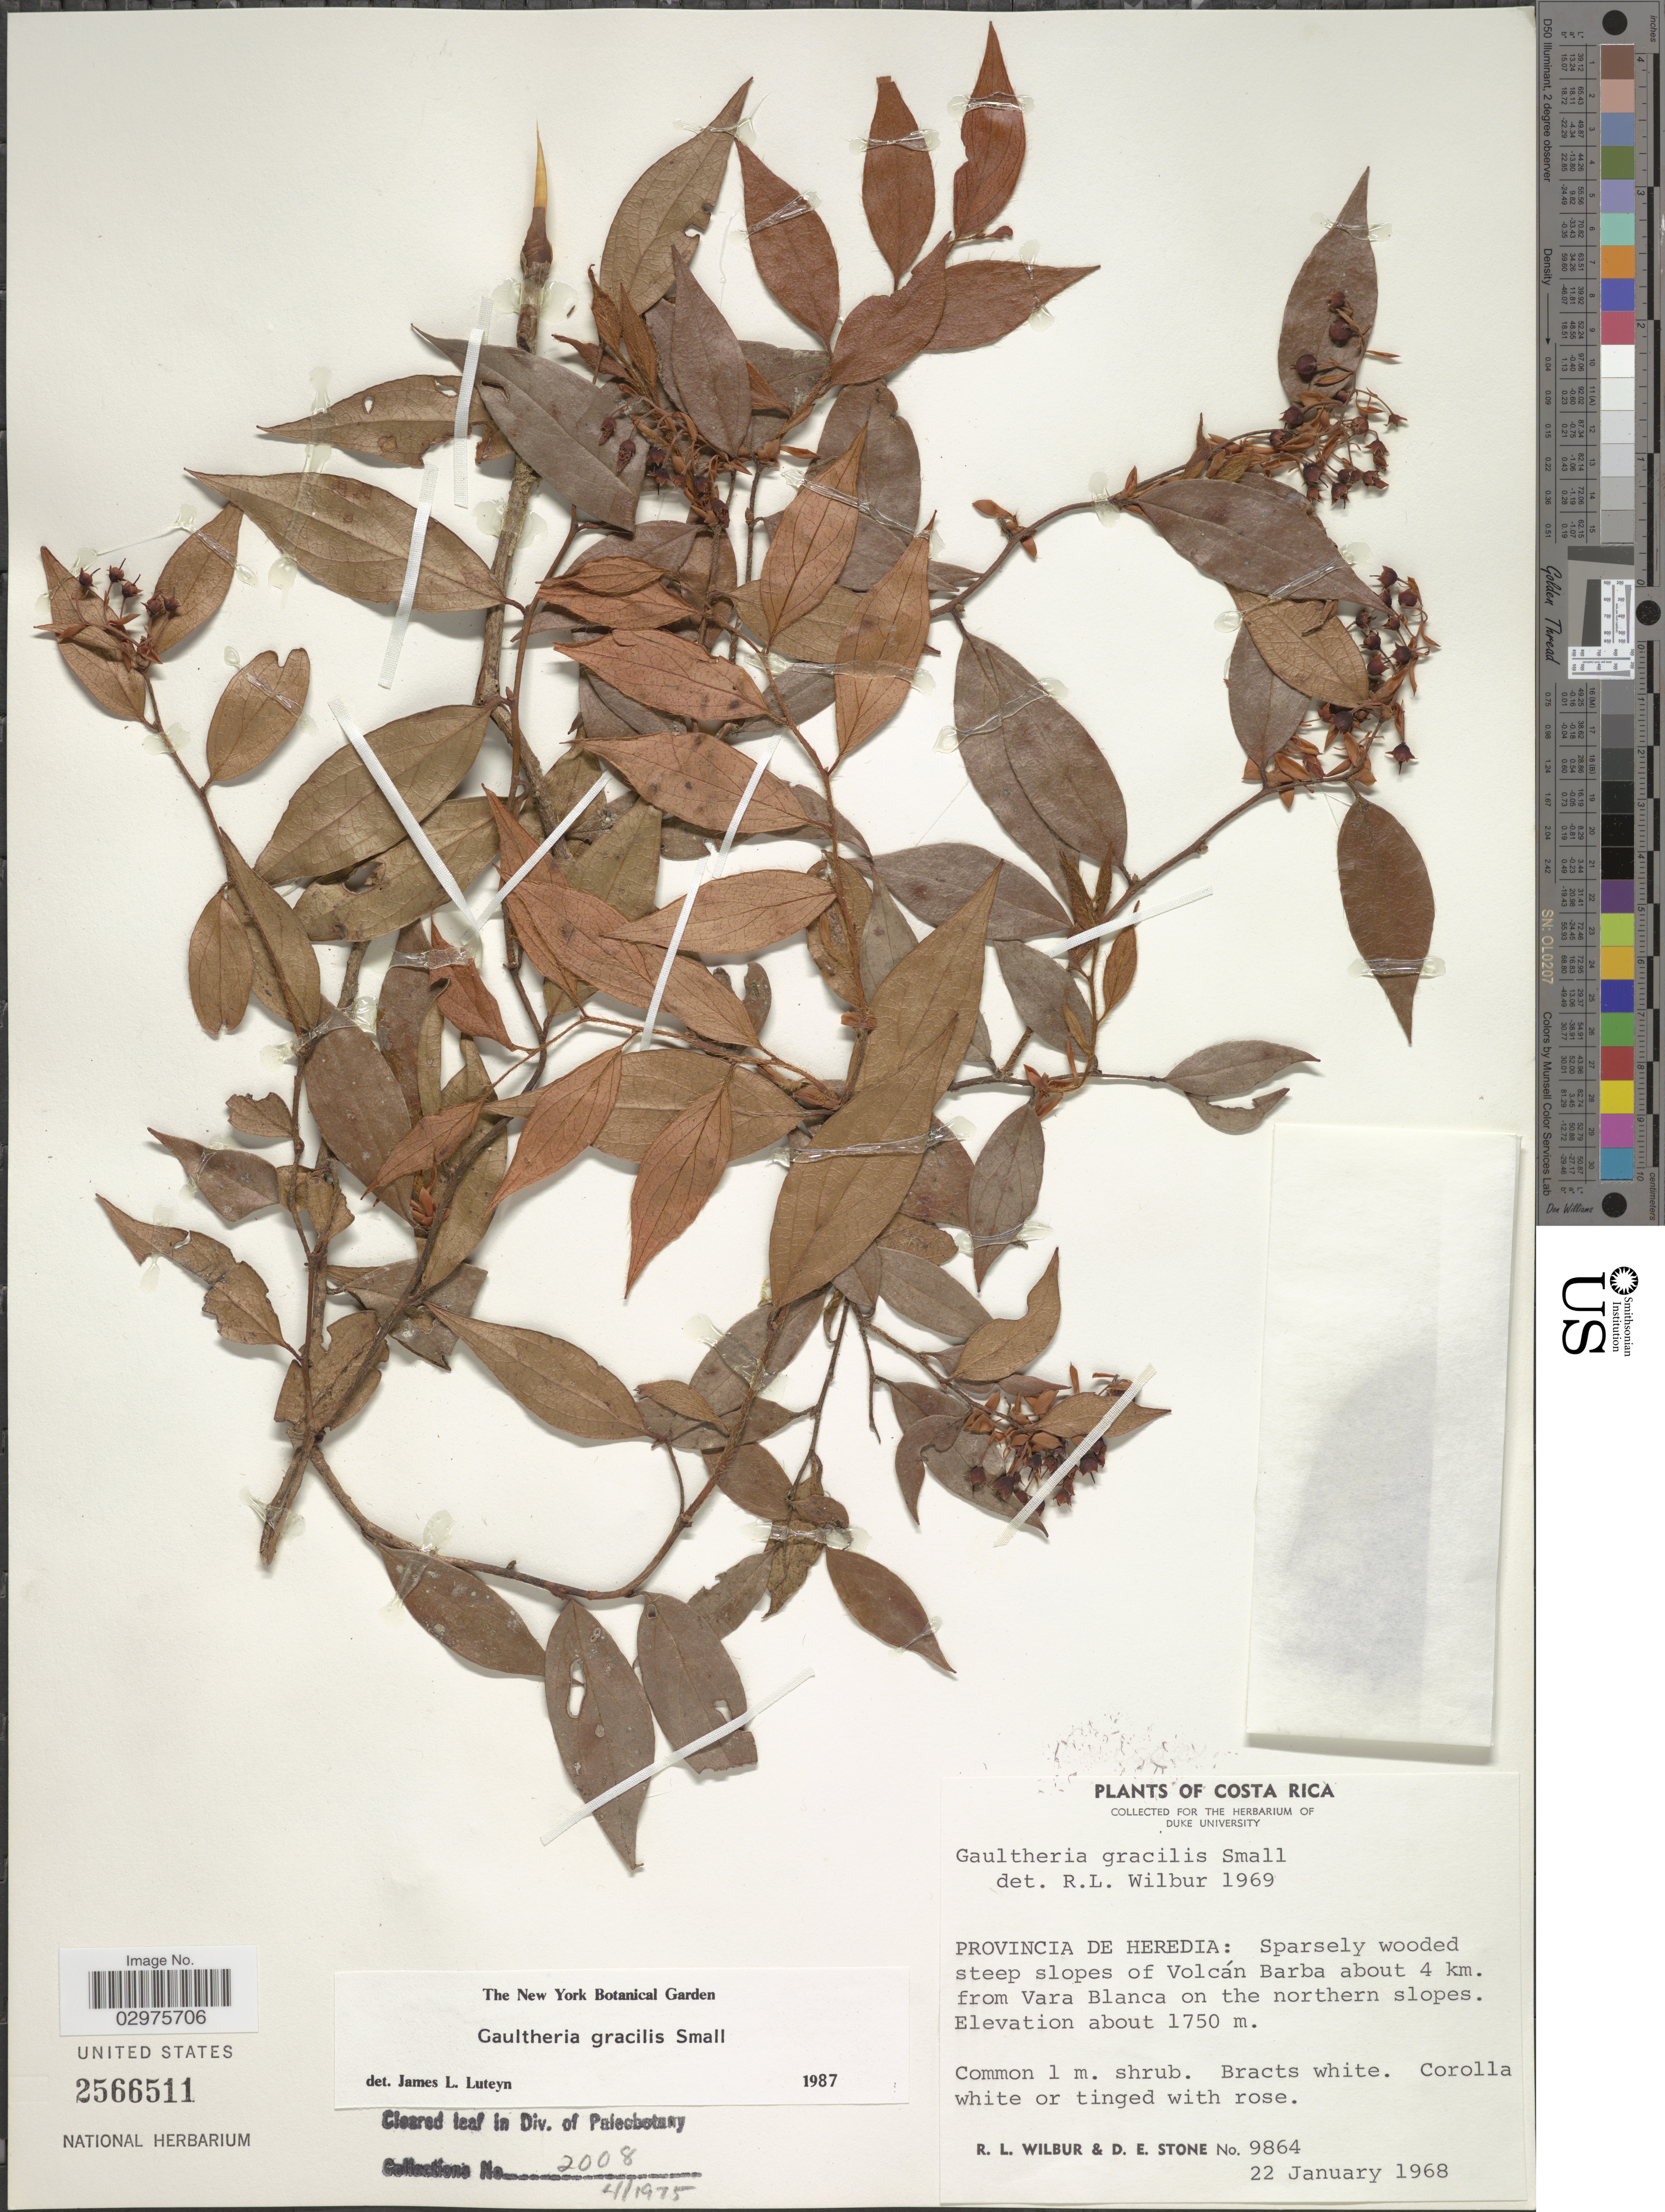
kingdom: Plantae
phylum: Tracheophyta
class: Magnoliopsida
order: Ericales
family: Ericaceae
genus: Gaultheria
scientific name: Gaultheria gracilis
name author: Small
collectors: R. L. Wilbur & D. E. Stone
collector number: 9864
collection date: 1968-01-22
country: Costa Rica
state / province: Heredia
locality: Sparsely wooded steep slopes of Volcán Barba about 4 km. from Vara Blanca on the northern slopes.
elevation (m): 1750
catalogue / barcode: US 2566511